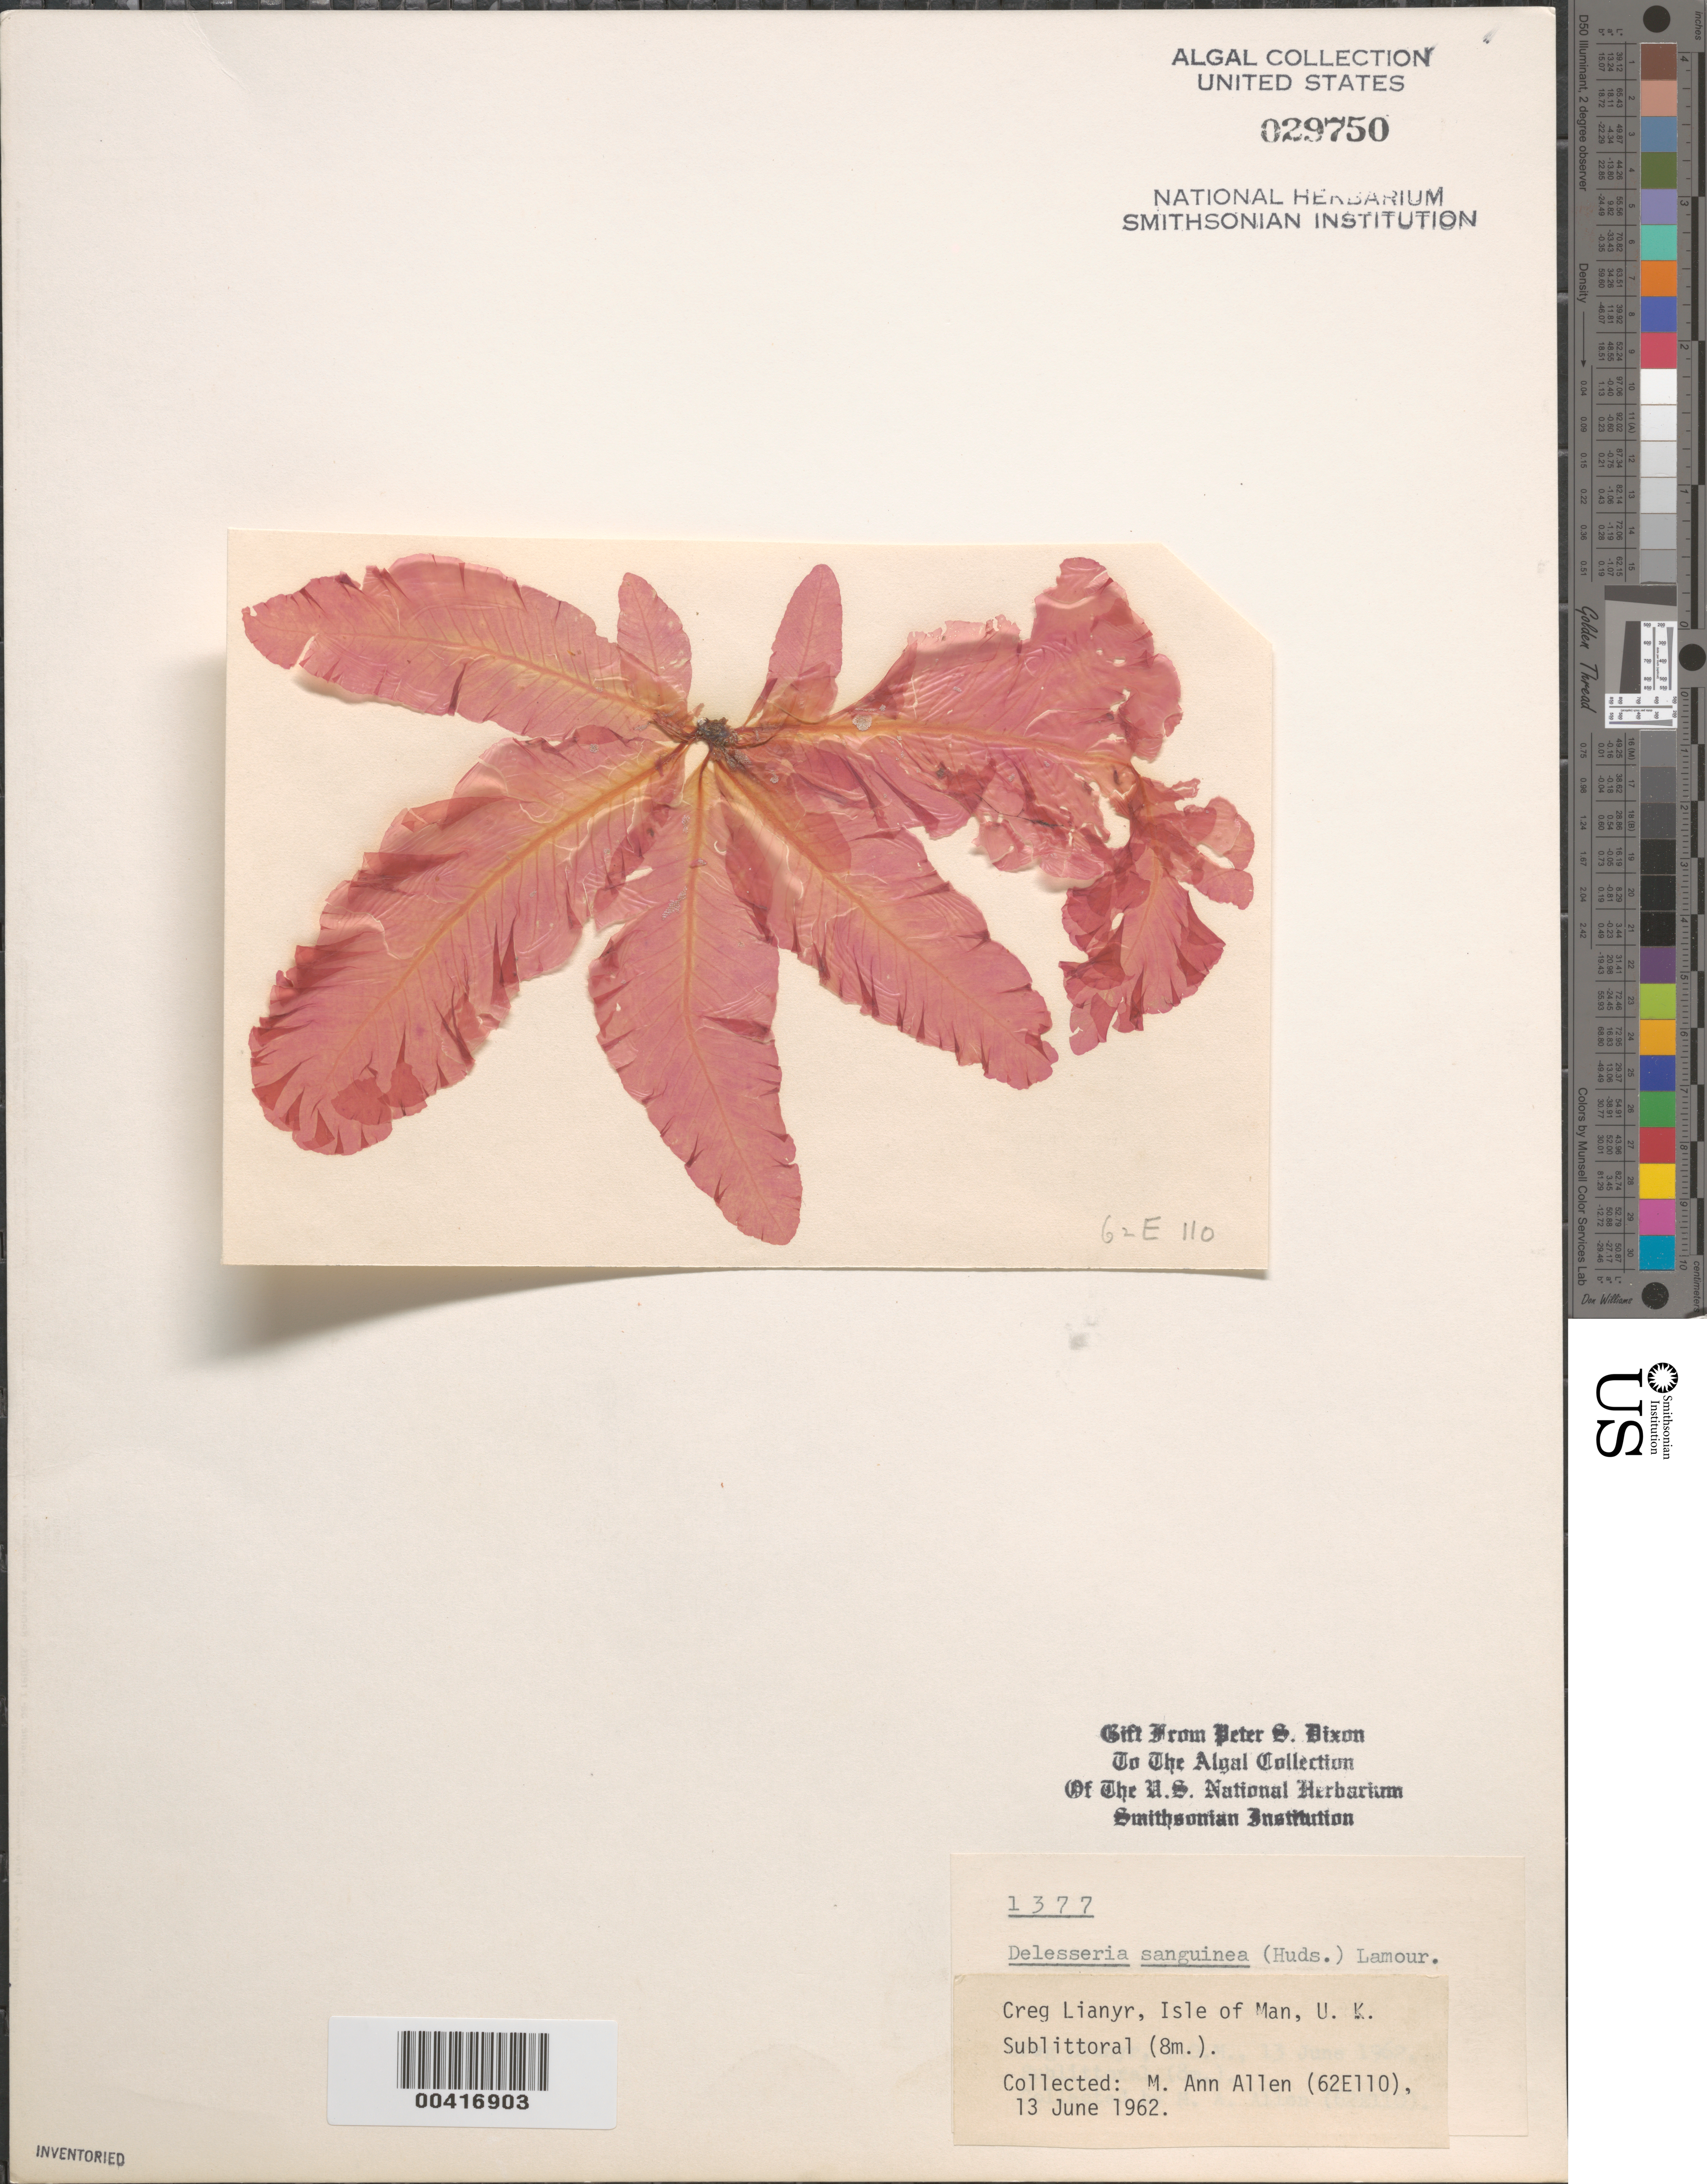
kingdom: Plantae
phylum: Rhodophyta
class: Florideophyceae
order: Ceramiales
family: Delesseriaceae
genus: Delesseria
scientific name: Delesseria sanguinea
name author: (Huds.) J.V.Lamouroux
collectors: A. M. Allen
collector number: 62E110 & PSD 1375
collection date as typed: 13 Jun 1962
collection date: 1962-06-13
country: United Kingdom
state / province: England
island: Isle of Man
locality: Creg Lianyr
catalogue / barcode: US 29750